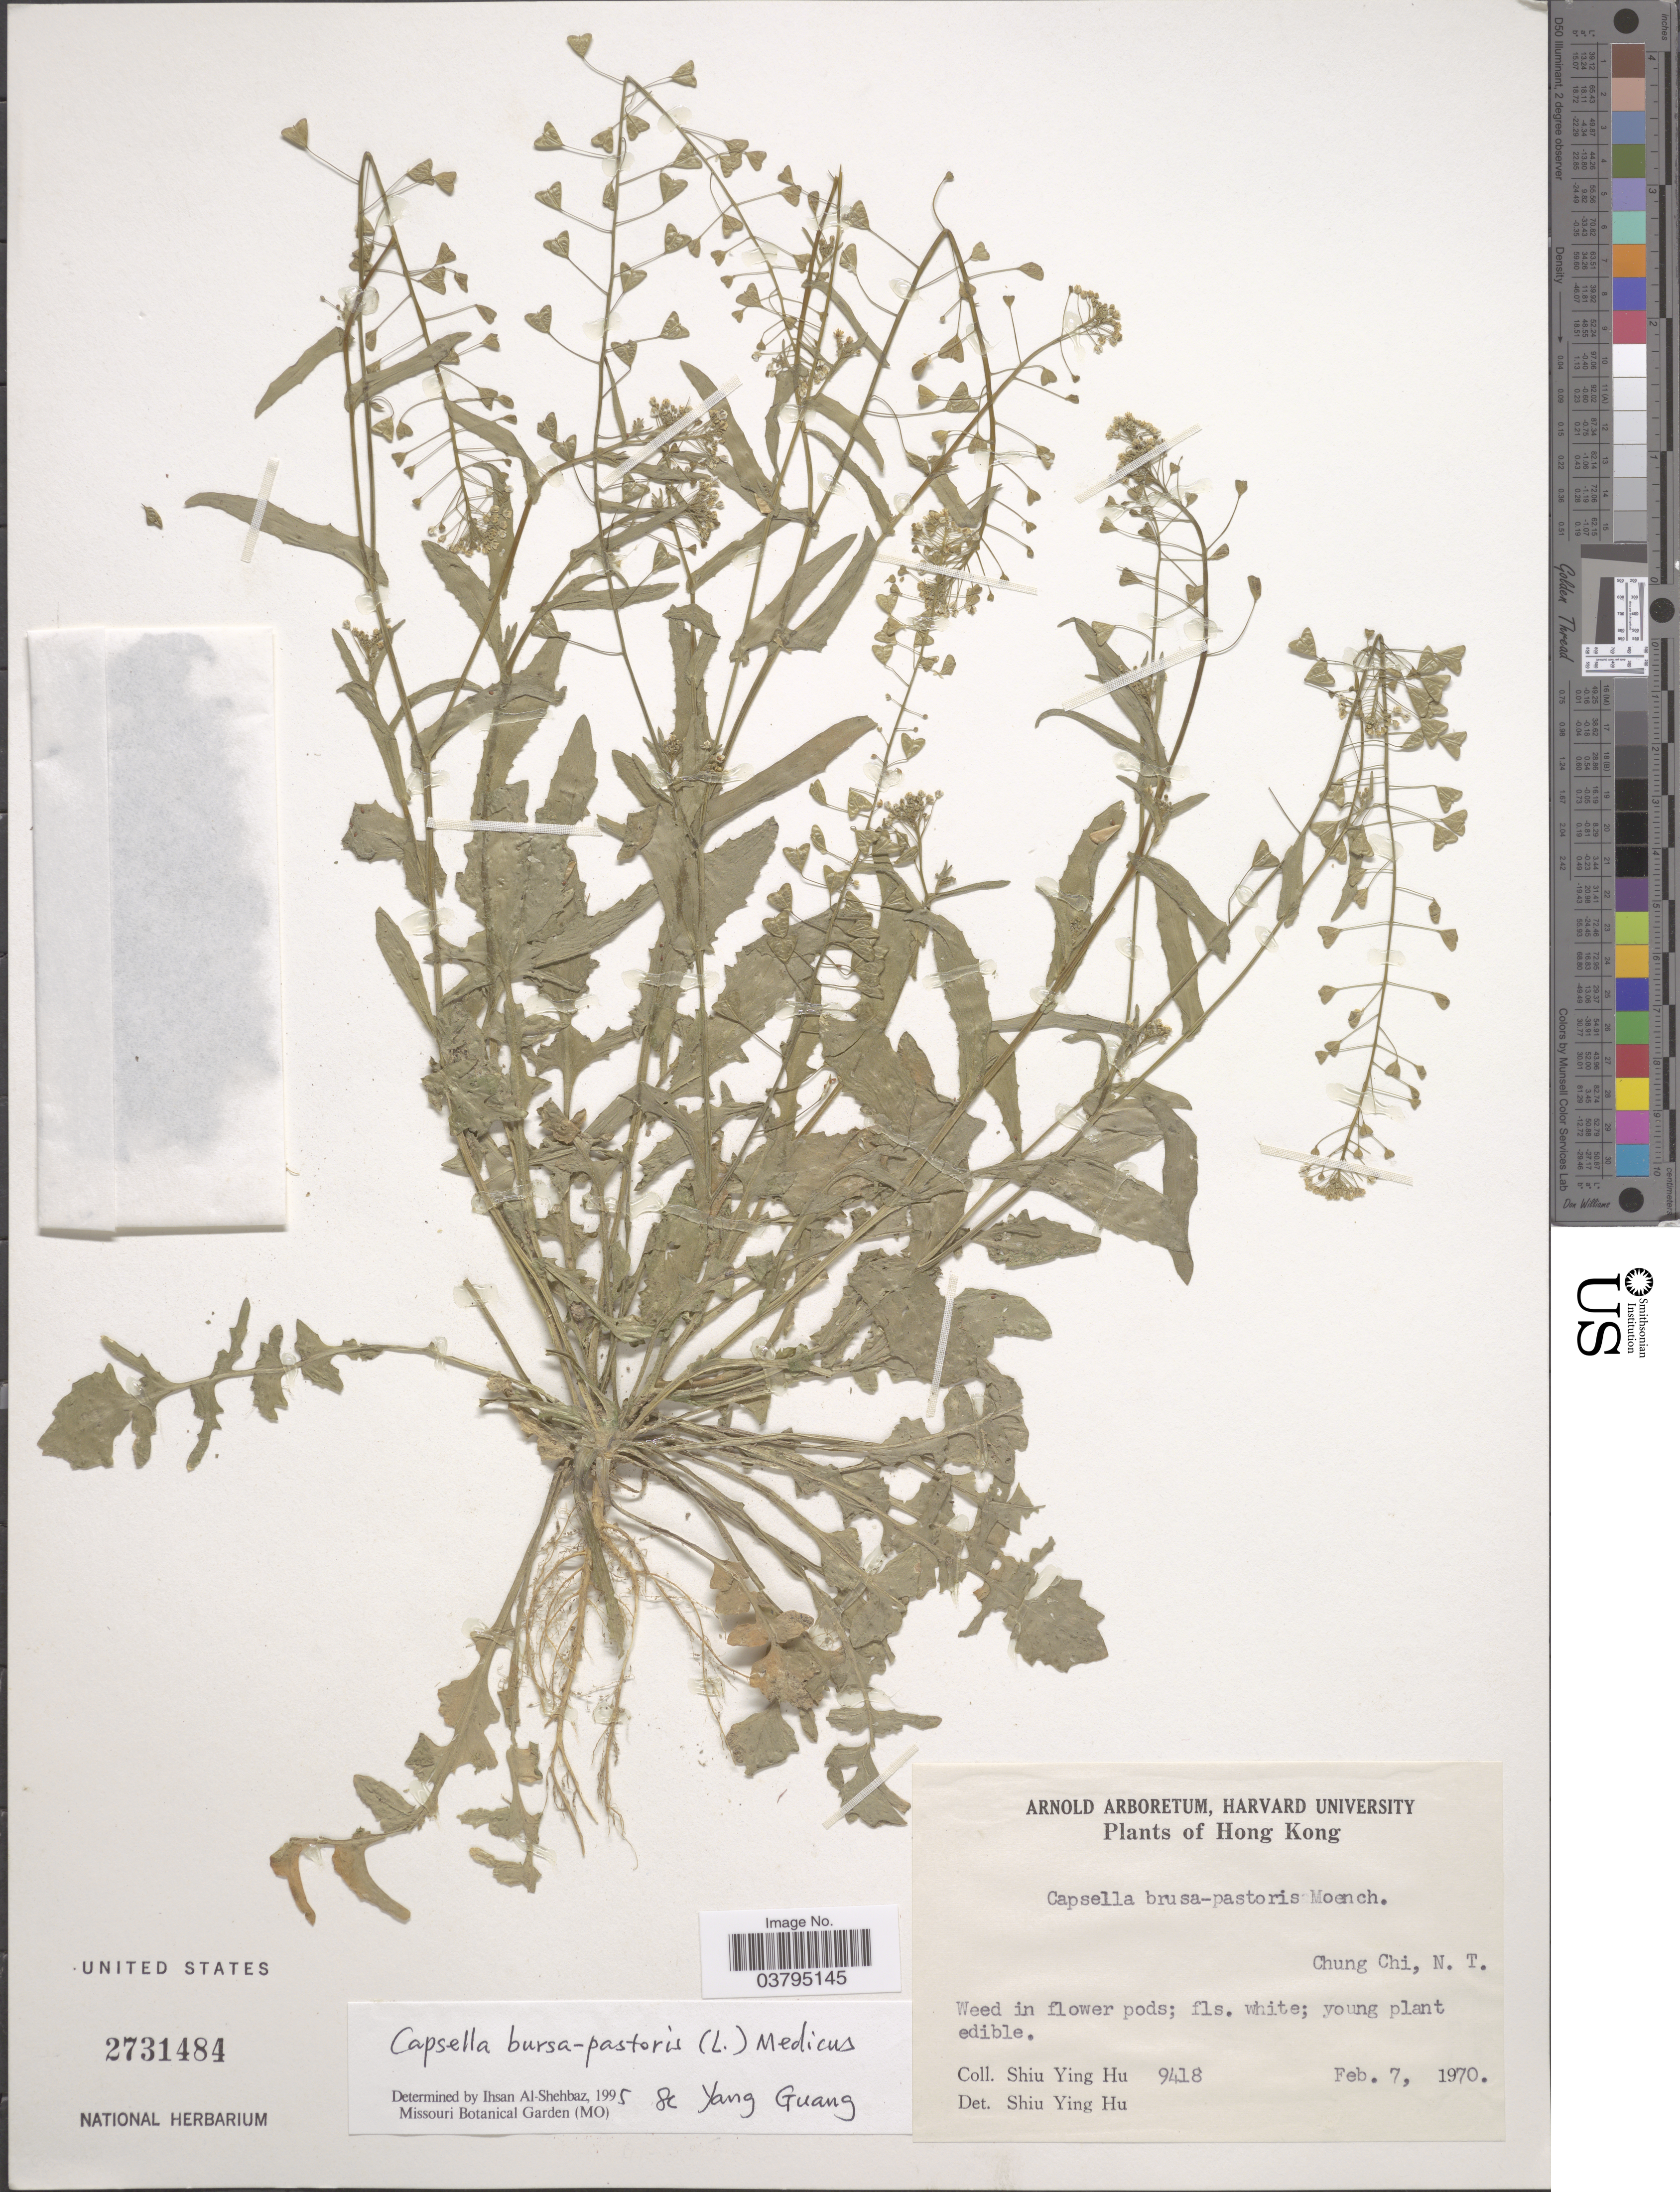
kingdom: Plantae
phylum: Tracheophyta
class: Magnoliopsida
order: Brassicales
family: Brassicaceae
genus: Capsella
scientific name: Capsella bursa-pastoris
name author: (L.) Medik.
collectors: S. Y. Hu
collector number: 9418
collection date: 1970-02-07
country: China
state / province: Hong Kong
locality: Chung Chi, N. T.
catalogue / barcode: US 2731484